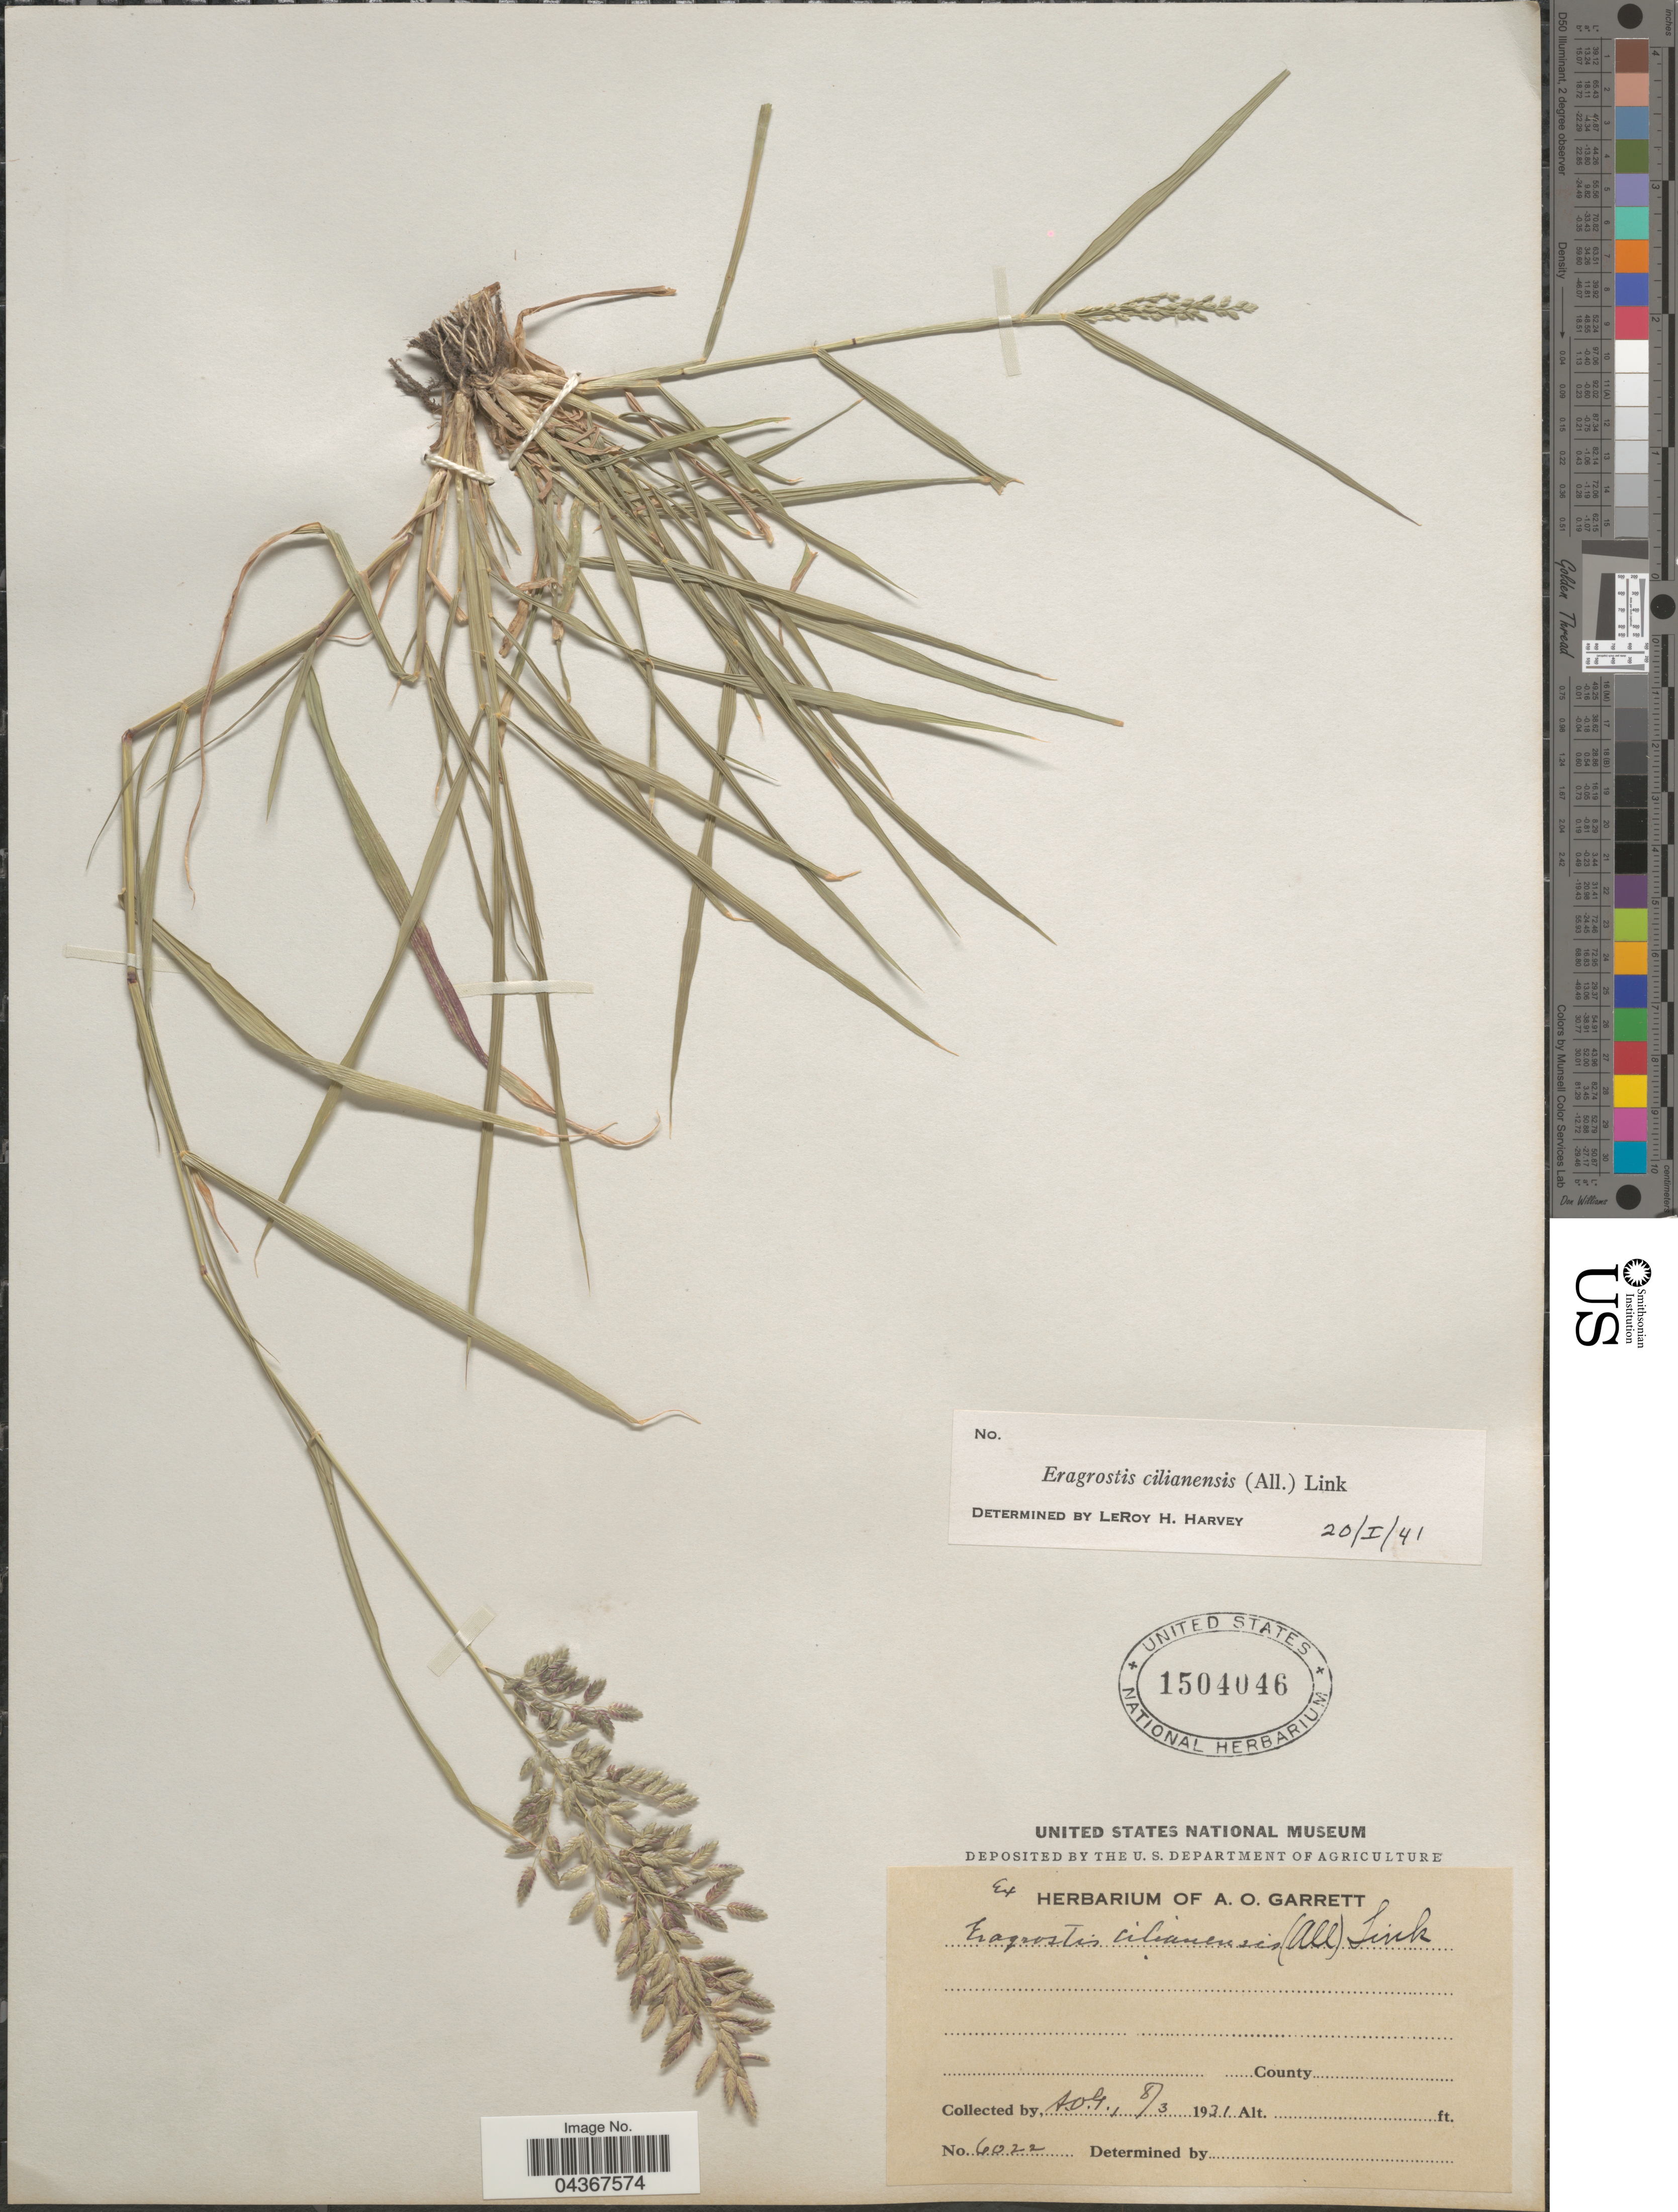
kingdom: Plantae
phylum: Tracheophyta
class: Liliopsida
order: Poales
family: Poaceae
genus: Eragrostis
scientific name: Eragrostis cilianensis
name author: (Bellardi) Vignolo ex Janch.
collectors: A. O. Garrett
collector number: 6022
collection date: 1931-08-03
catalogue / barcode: US 1504046